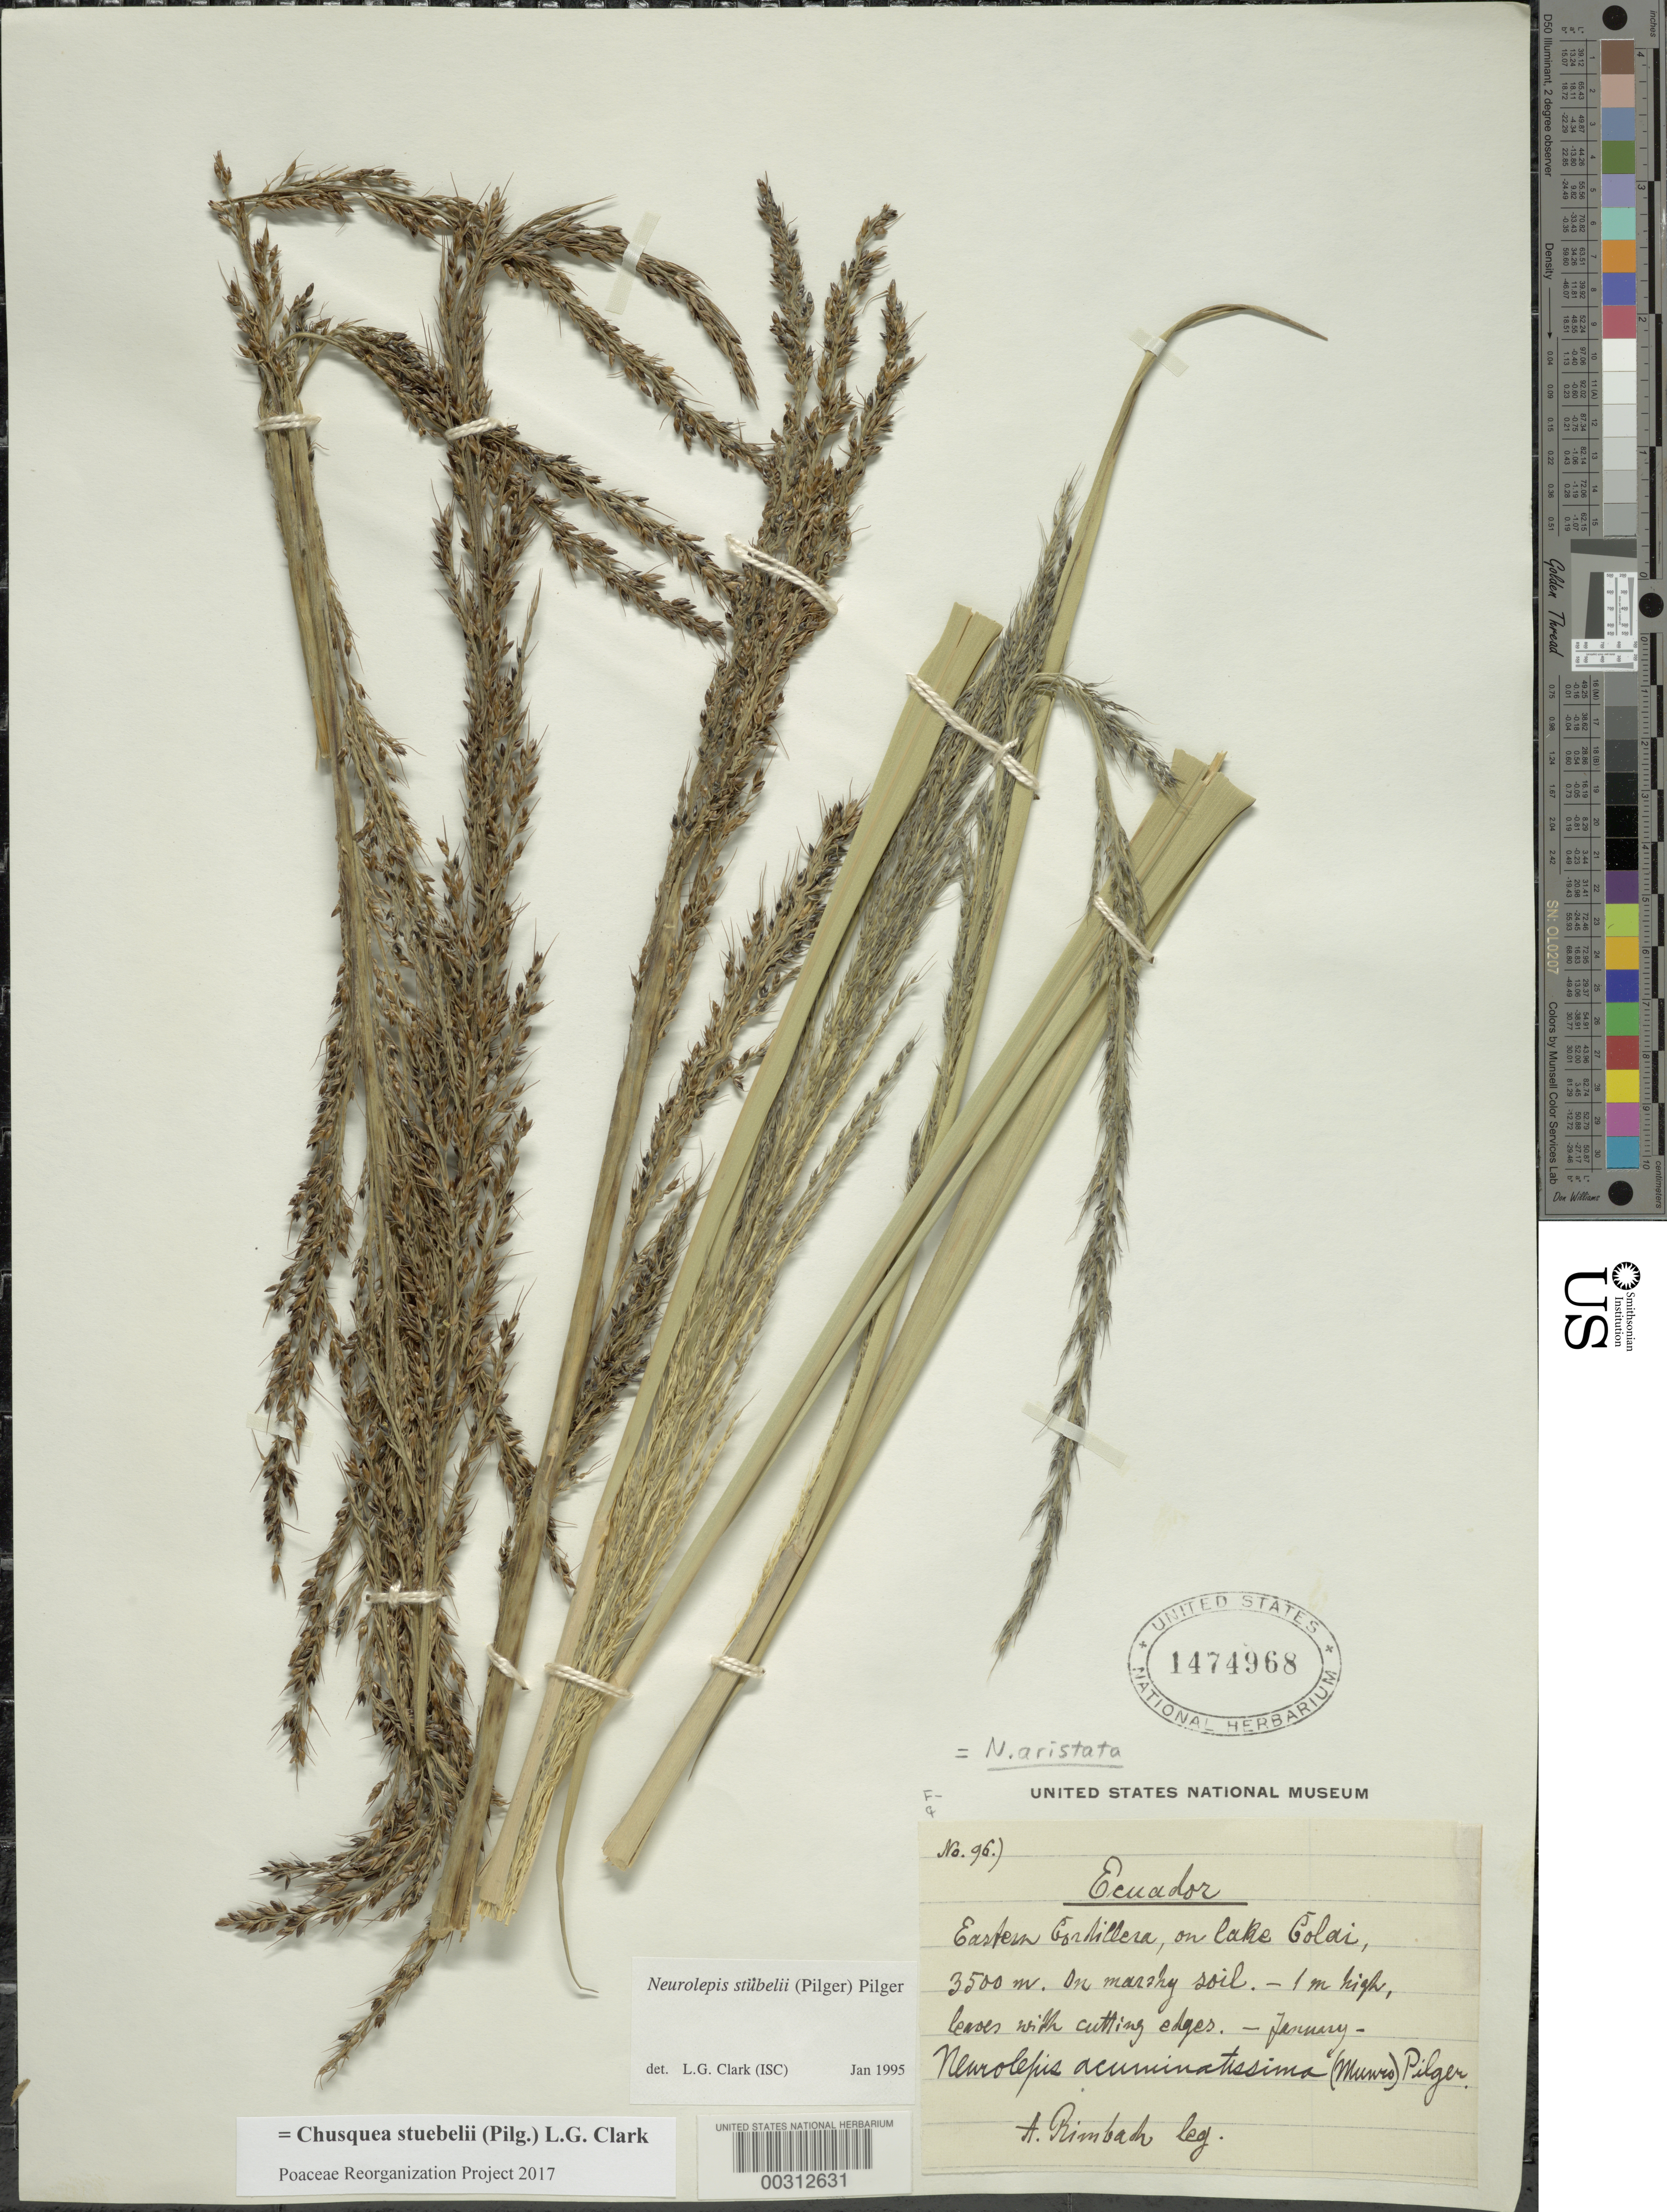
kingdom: Plantae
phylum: Tracheophyta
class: Liliopsida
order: Poales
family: Poaceae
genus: Chusquea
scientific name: Chusquea stuebelii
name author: (Pilg.) L.G. Clark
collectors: A. Rimbach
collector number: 96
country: Ecuador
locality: Eastern Cordillera, lake colai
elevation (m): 3500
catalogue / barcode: US 1474968